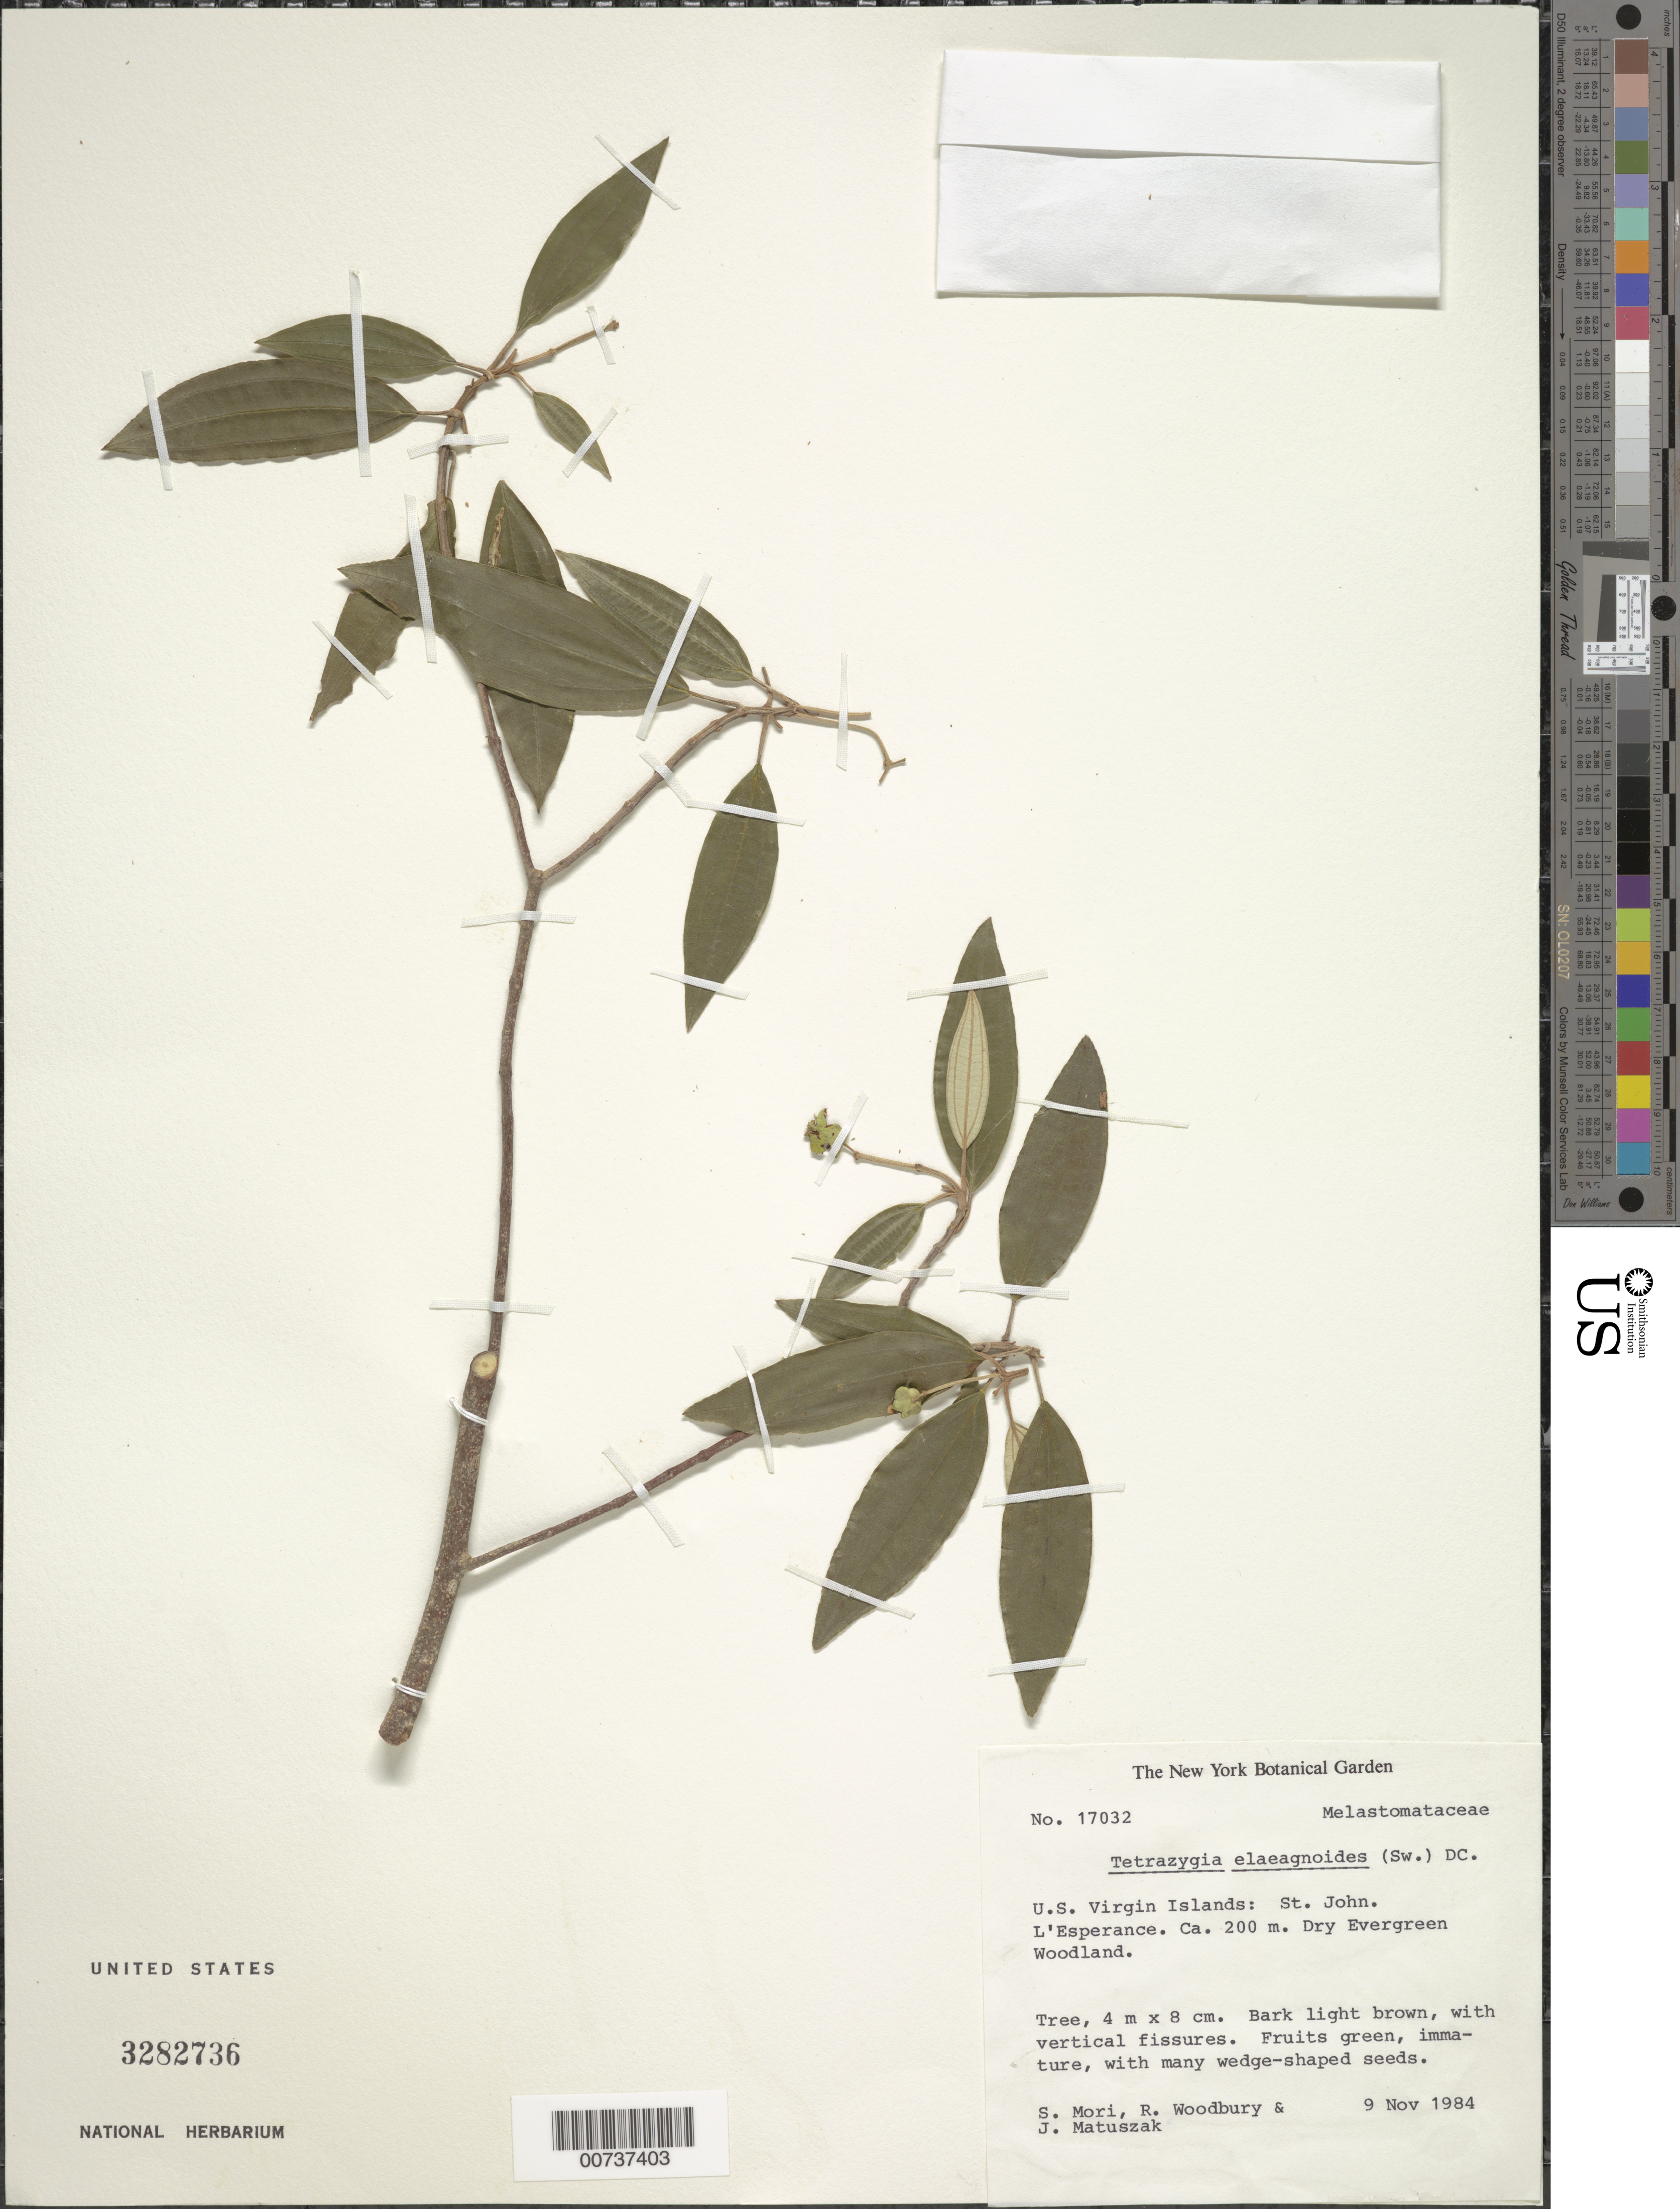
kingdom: Plantae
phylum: Tracheophyta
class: Magnoliopsida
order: Myrtales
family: Melastomataceae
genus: Tetrazygia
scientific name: Tetrazygia elaeagnoides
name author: (Sw.) DC.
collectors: S. Mori, R. O. Woodbury & J. Matuszak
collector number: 17032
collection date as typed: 09 Nov 1984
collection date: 1984-11-09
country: U.S. Virgin Islands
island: St. John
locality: L'Esperance. Woodland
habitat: Dry evergreen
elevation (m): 200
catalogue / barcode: US 3282736